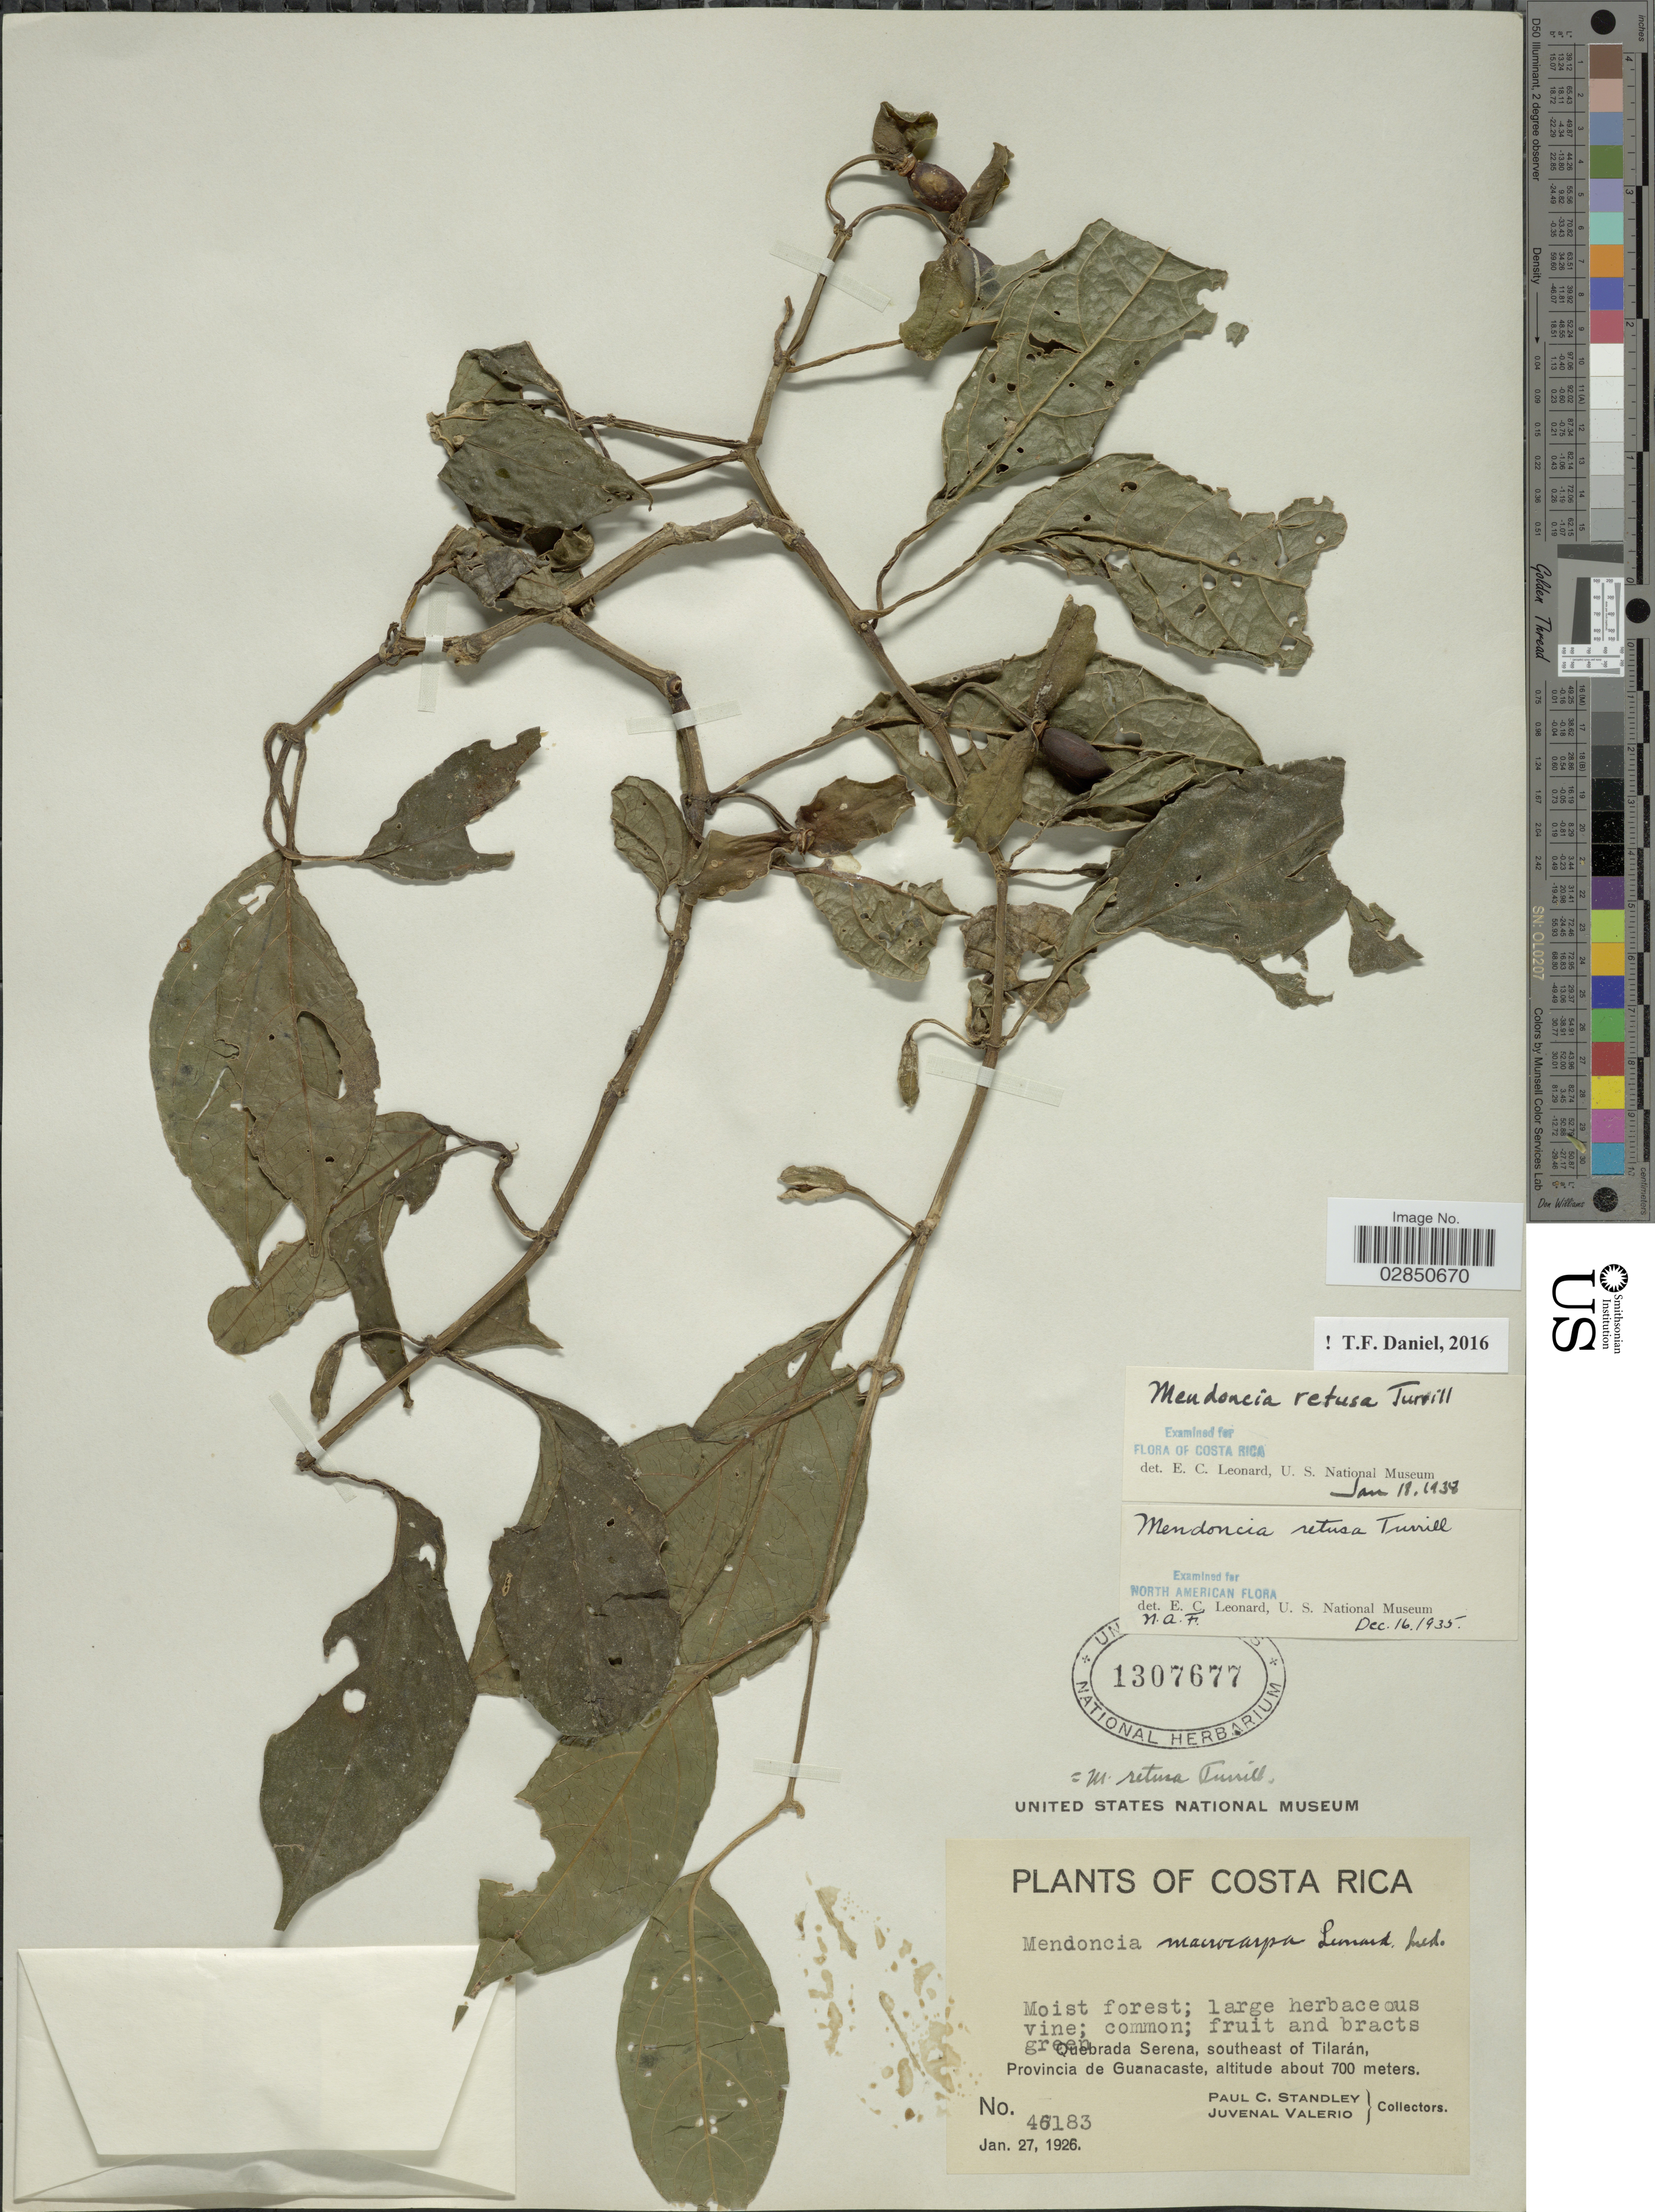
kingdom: Plantae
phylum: Tracheophyta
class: Magnoliopsida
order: Lamiales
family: Acanthaceae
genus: Mendoncia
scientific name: Mendoncia retusa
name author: Turrill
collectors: P. C. Standley & J. Valerio R.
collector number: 46183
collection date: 1926-01-27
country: Costa Rica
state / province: Guanacaste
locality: Quebrada Serena, southeast of Tilarán, Provincia de Guanacaste.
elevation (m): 700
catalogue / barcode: US 1307677